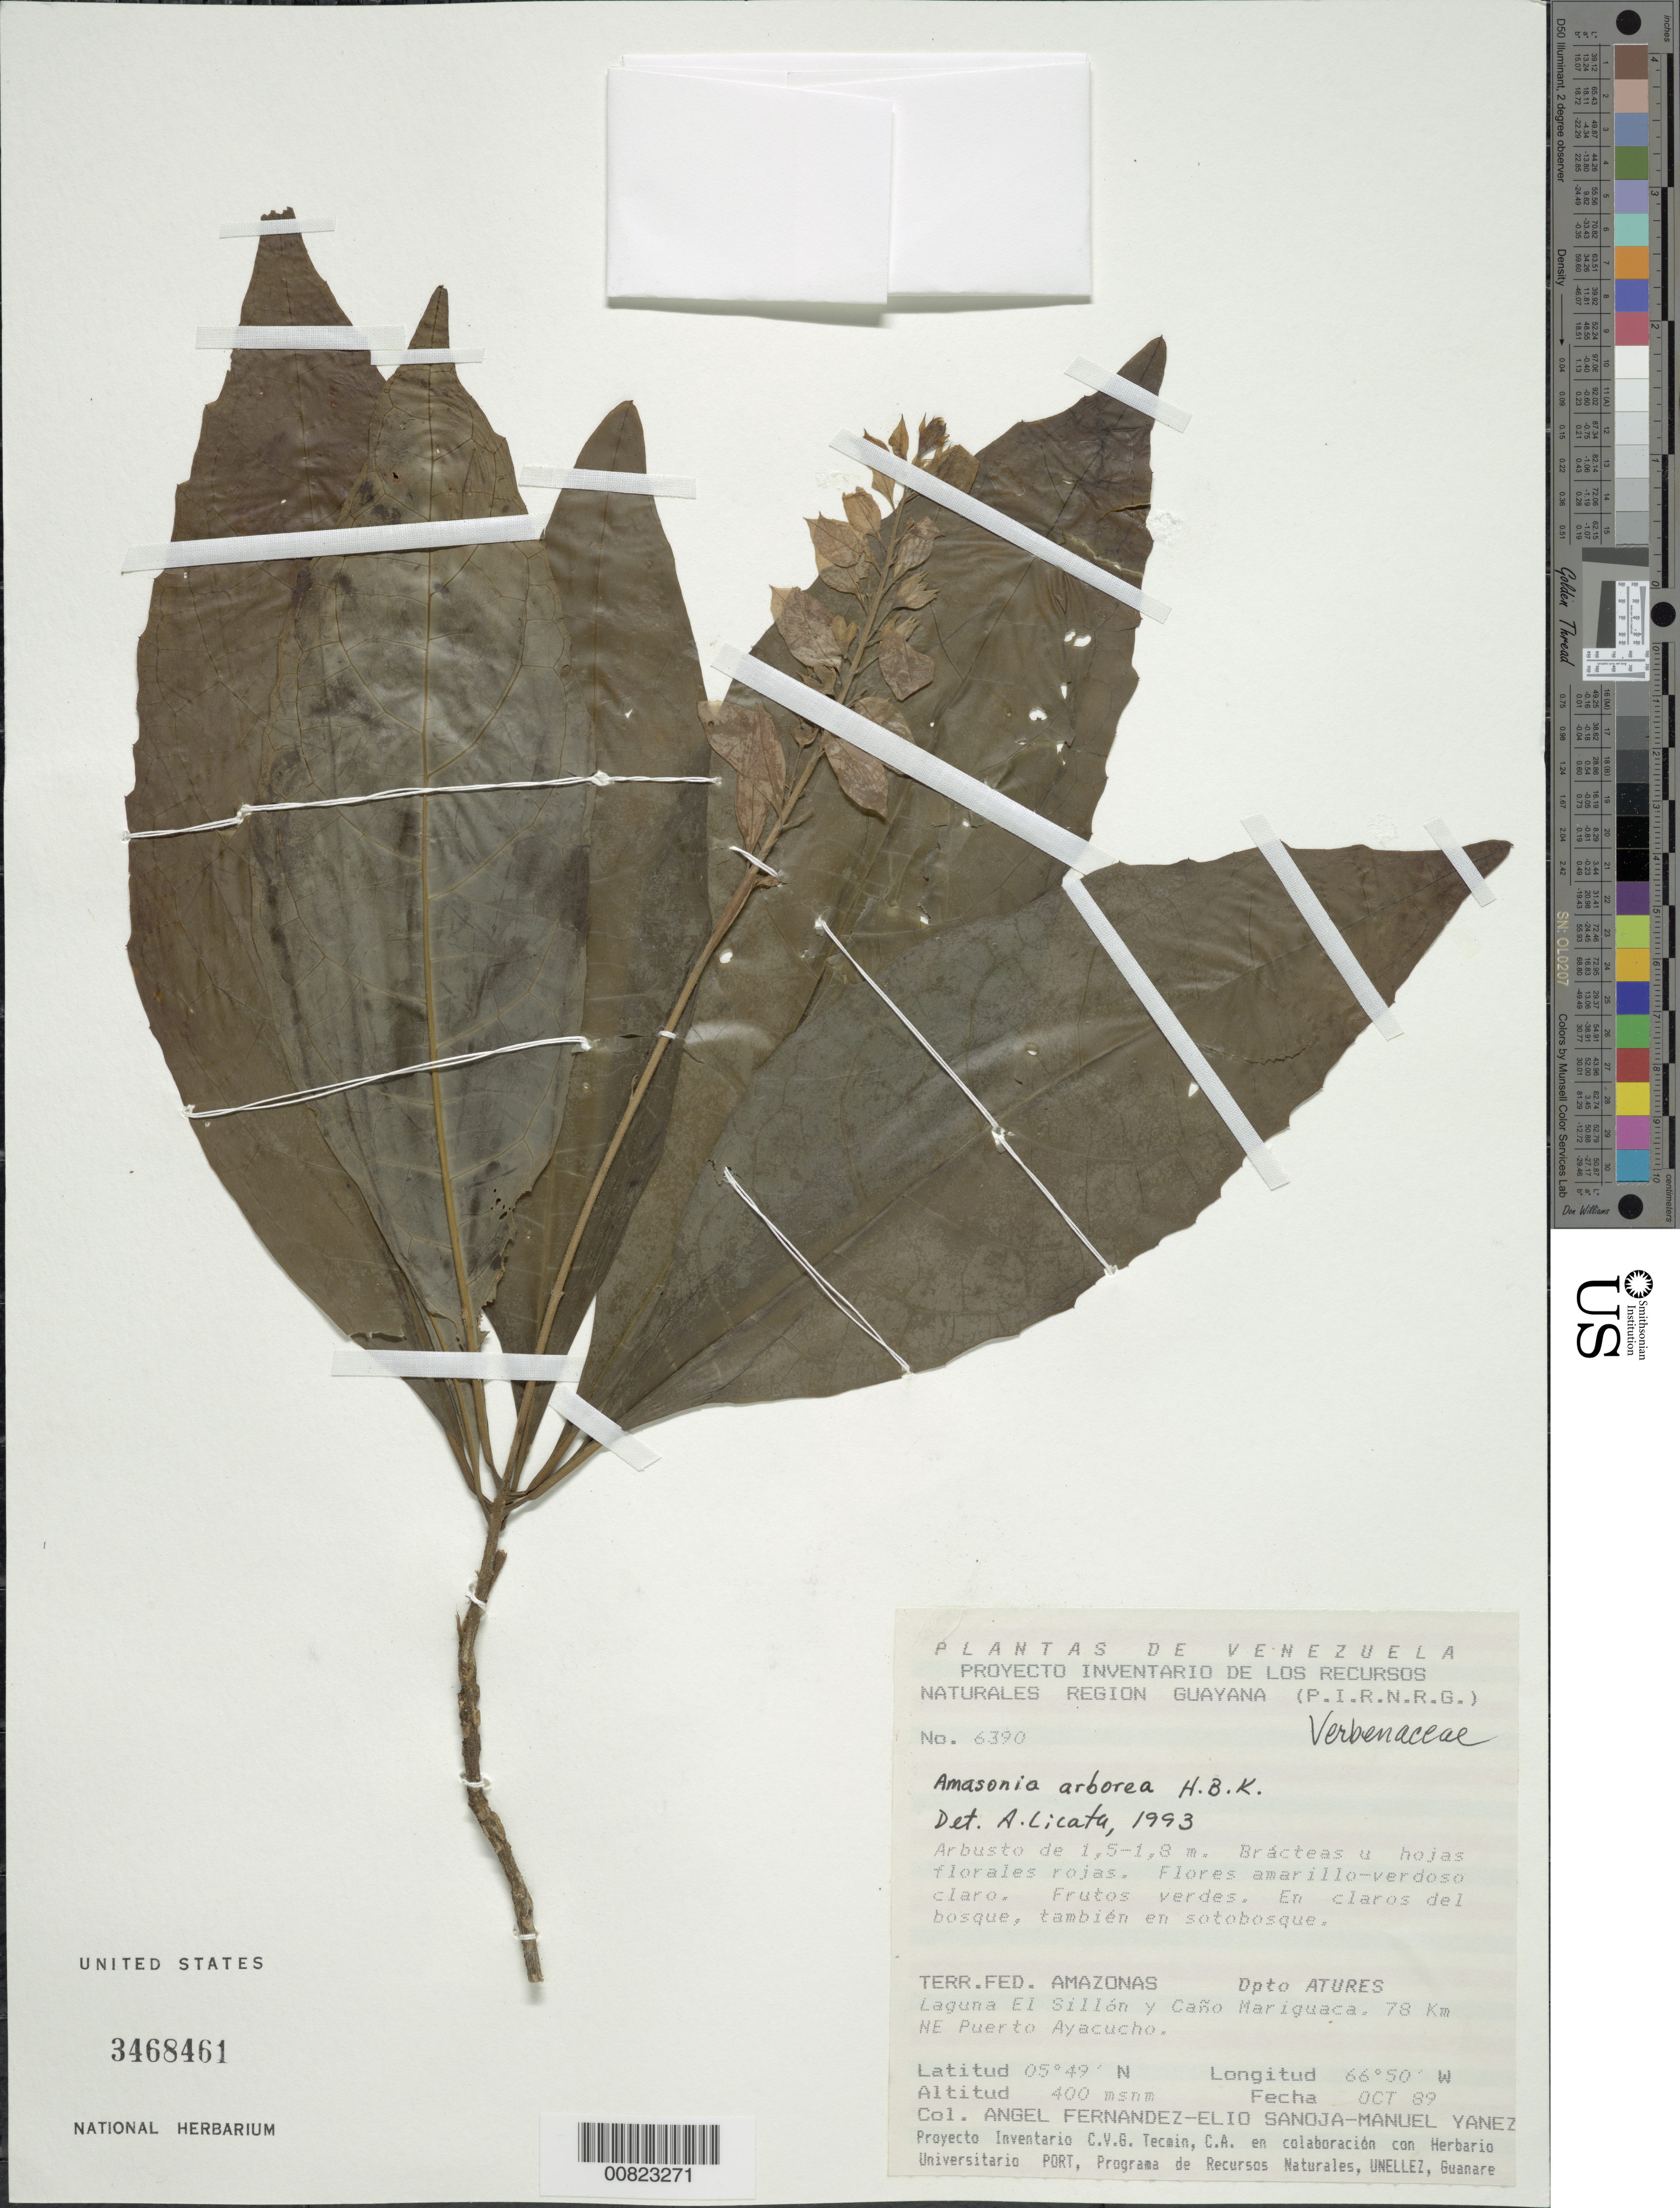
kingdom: Plantae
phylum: Tracheophyta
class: Magnoliopsida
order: Lamiales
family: Lamiaceae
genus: Amasonia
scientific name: Amasonia arborea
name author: (Aubl.) Moldenke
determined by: Licata, A., (PORT), Univ. Nac. Exp. de los Llanos Ezequiel Zamora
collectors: A. Fernández, E. Sanoja & M. Yanez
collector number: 6390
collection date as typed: Oct-89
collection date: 1989-10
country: Venezuela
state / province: Amazonas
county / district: Atures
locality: Laguna el Sillón y Caño Mariguaca, 78 km NE Puerto Ayacucho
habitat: Claros del bosque, tambien en sotobosque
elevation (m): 400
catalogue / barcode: US 3468461